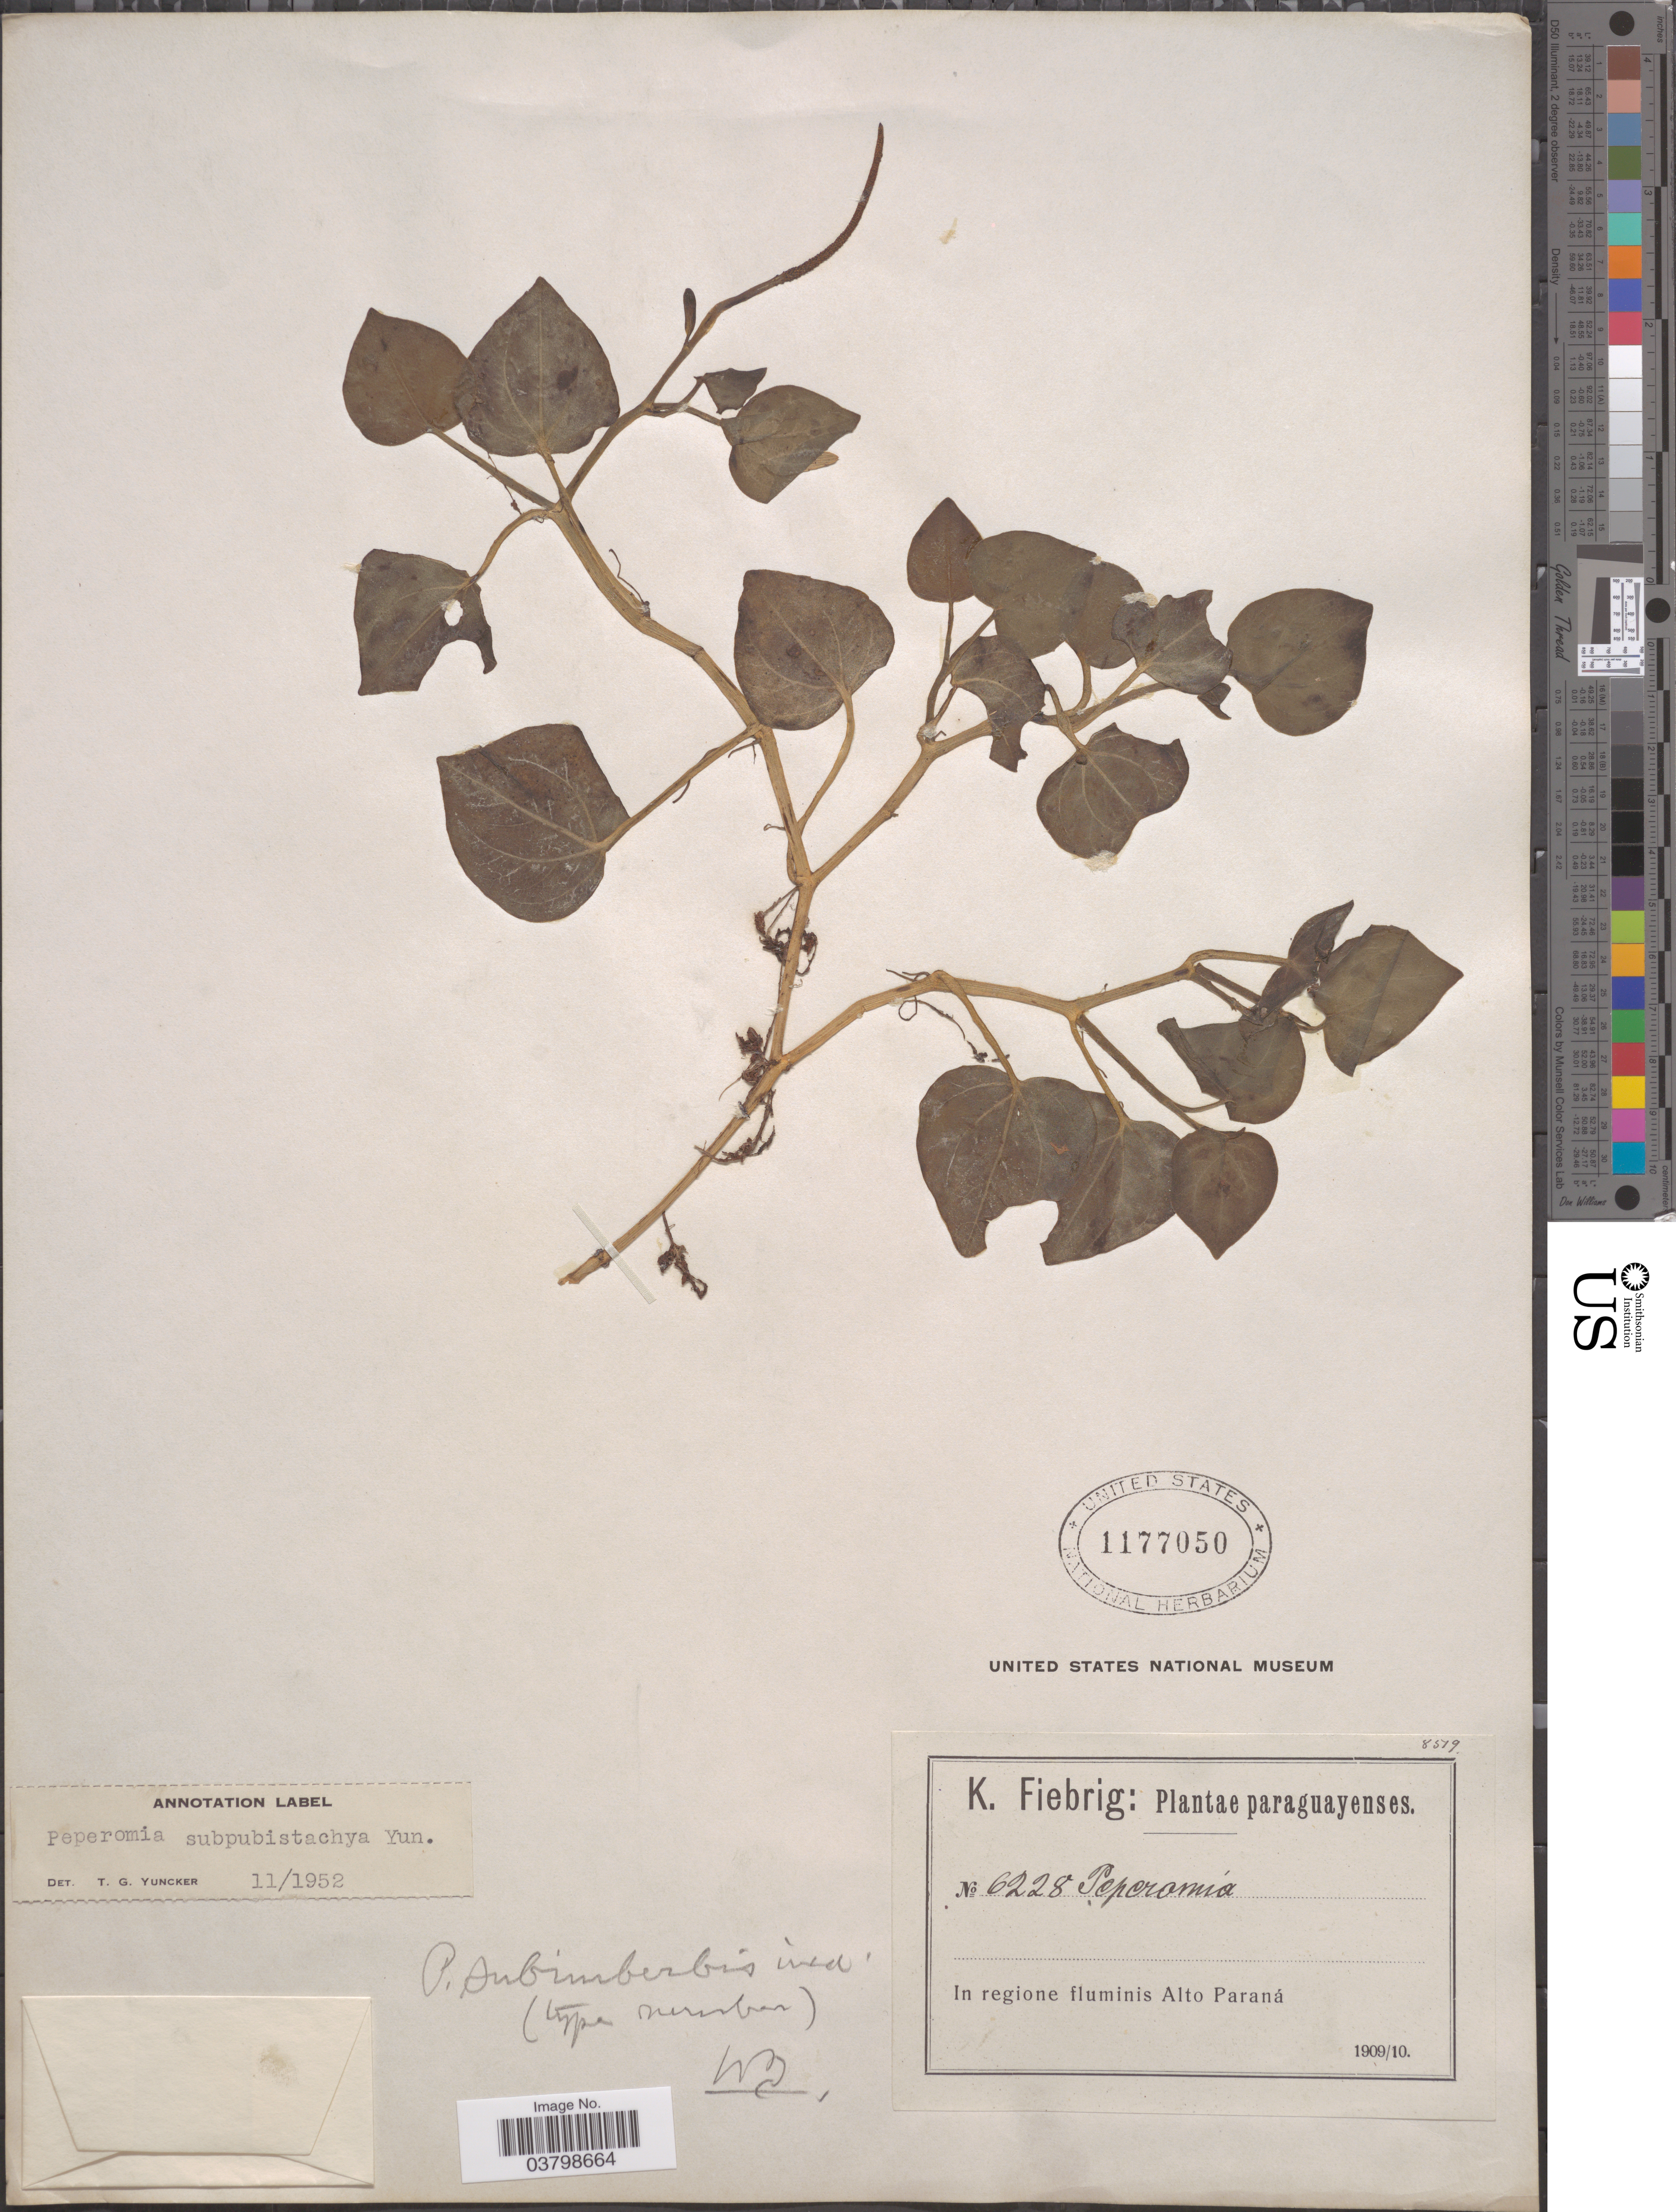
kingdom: Plantae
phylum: Tracheophyta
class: Magnoliopsida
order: Piperales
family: Piperaceae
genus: Peperomia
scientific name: Peperomia subpubistachya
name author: Yunck.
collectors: K. Fiebrig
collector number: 6228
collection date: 1909/1910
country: Paraguay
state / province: Alto Parana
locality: In regione fluminis Alto Paraná.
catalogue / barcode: US 1177050